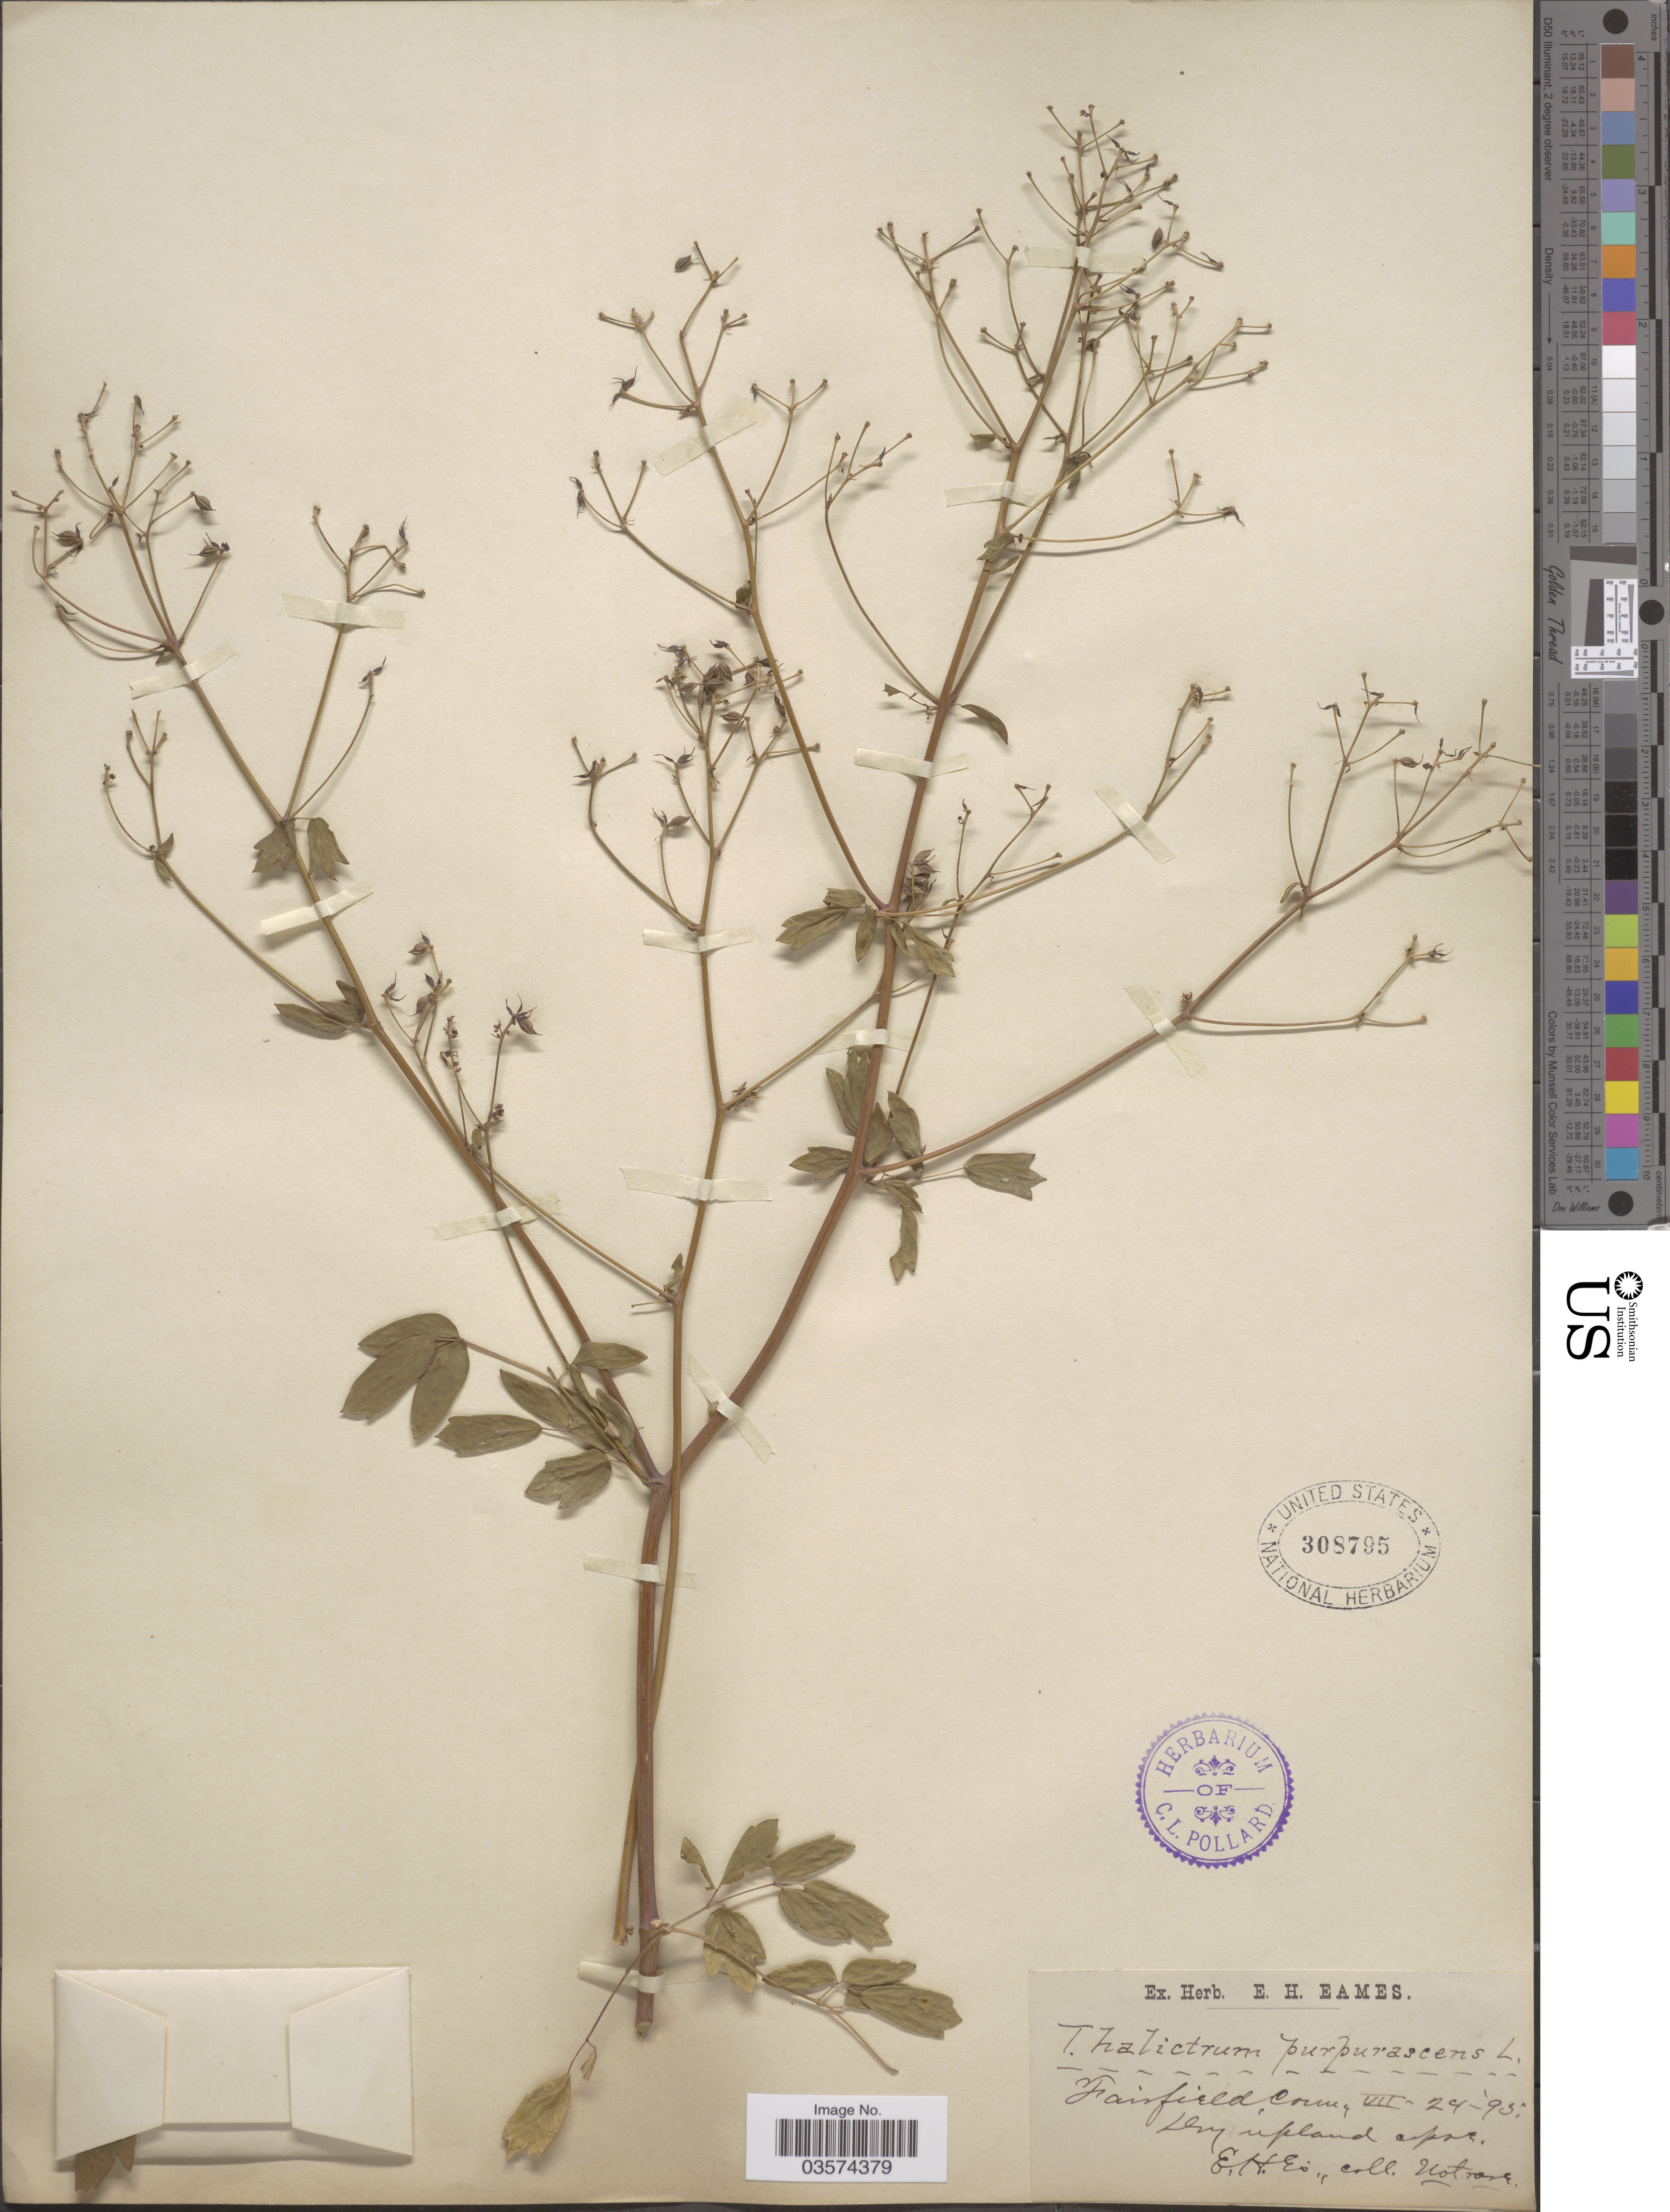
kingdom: Plantae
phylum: Tracheophyta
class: Magnoliopsida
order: Ranunculales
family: Ranunculaceae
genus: Thalictrum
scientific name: Thalictrum amphibolum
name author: Greene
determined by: Strong, Mark T., (BOT), Smithsonian Institution - National Museum of Natural History (UNITED STATES)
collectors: E. H. Eames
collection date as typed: Transcribed d/m/y: 24/7/95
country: United States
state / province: Connecticut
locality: Fairfield.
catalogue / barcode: US 308795